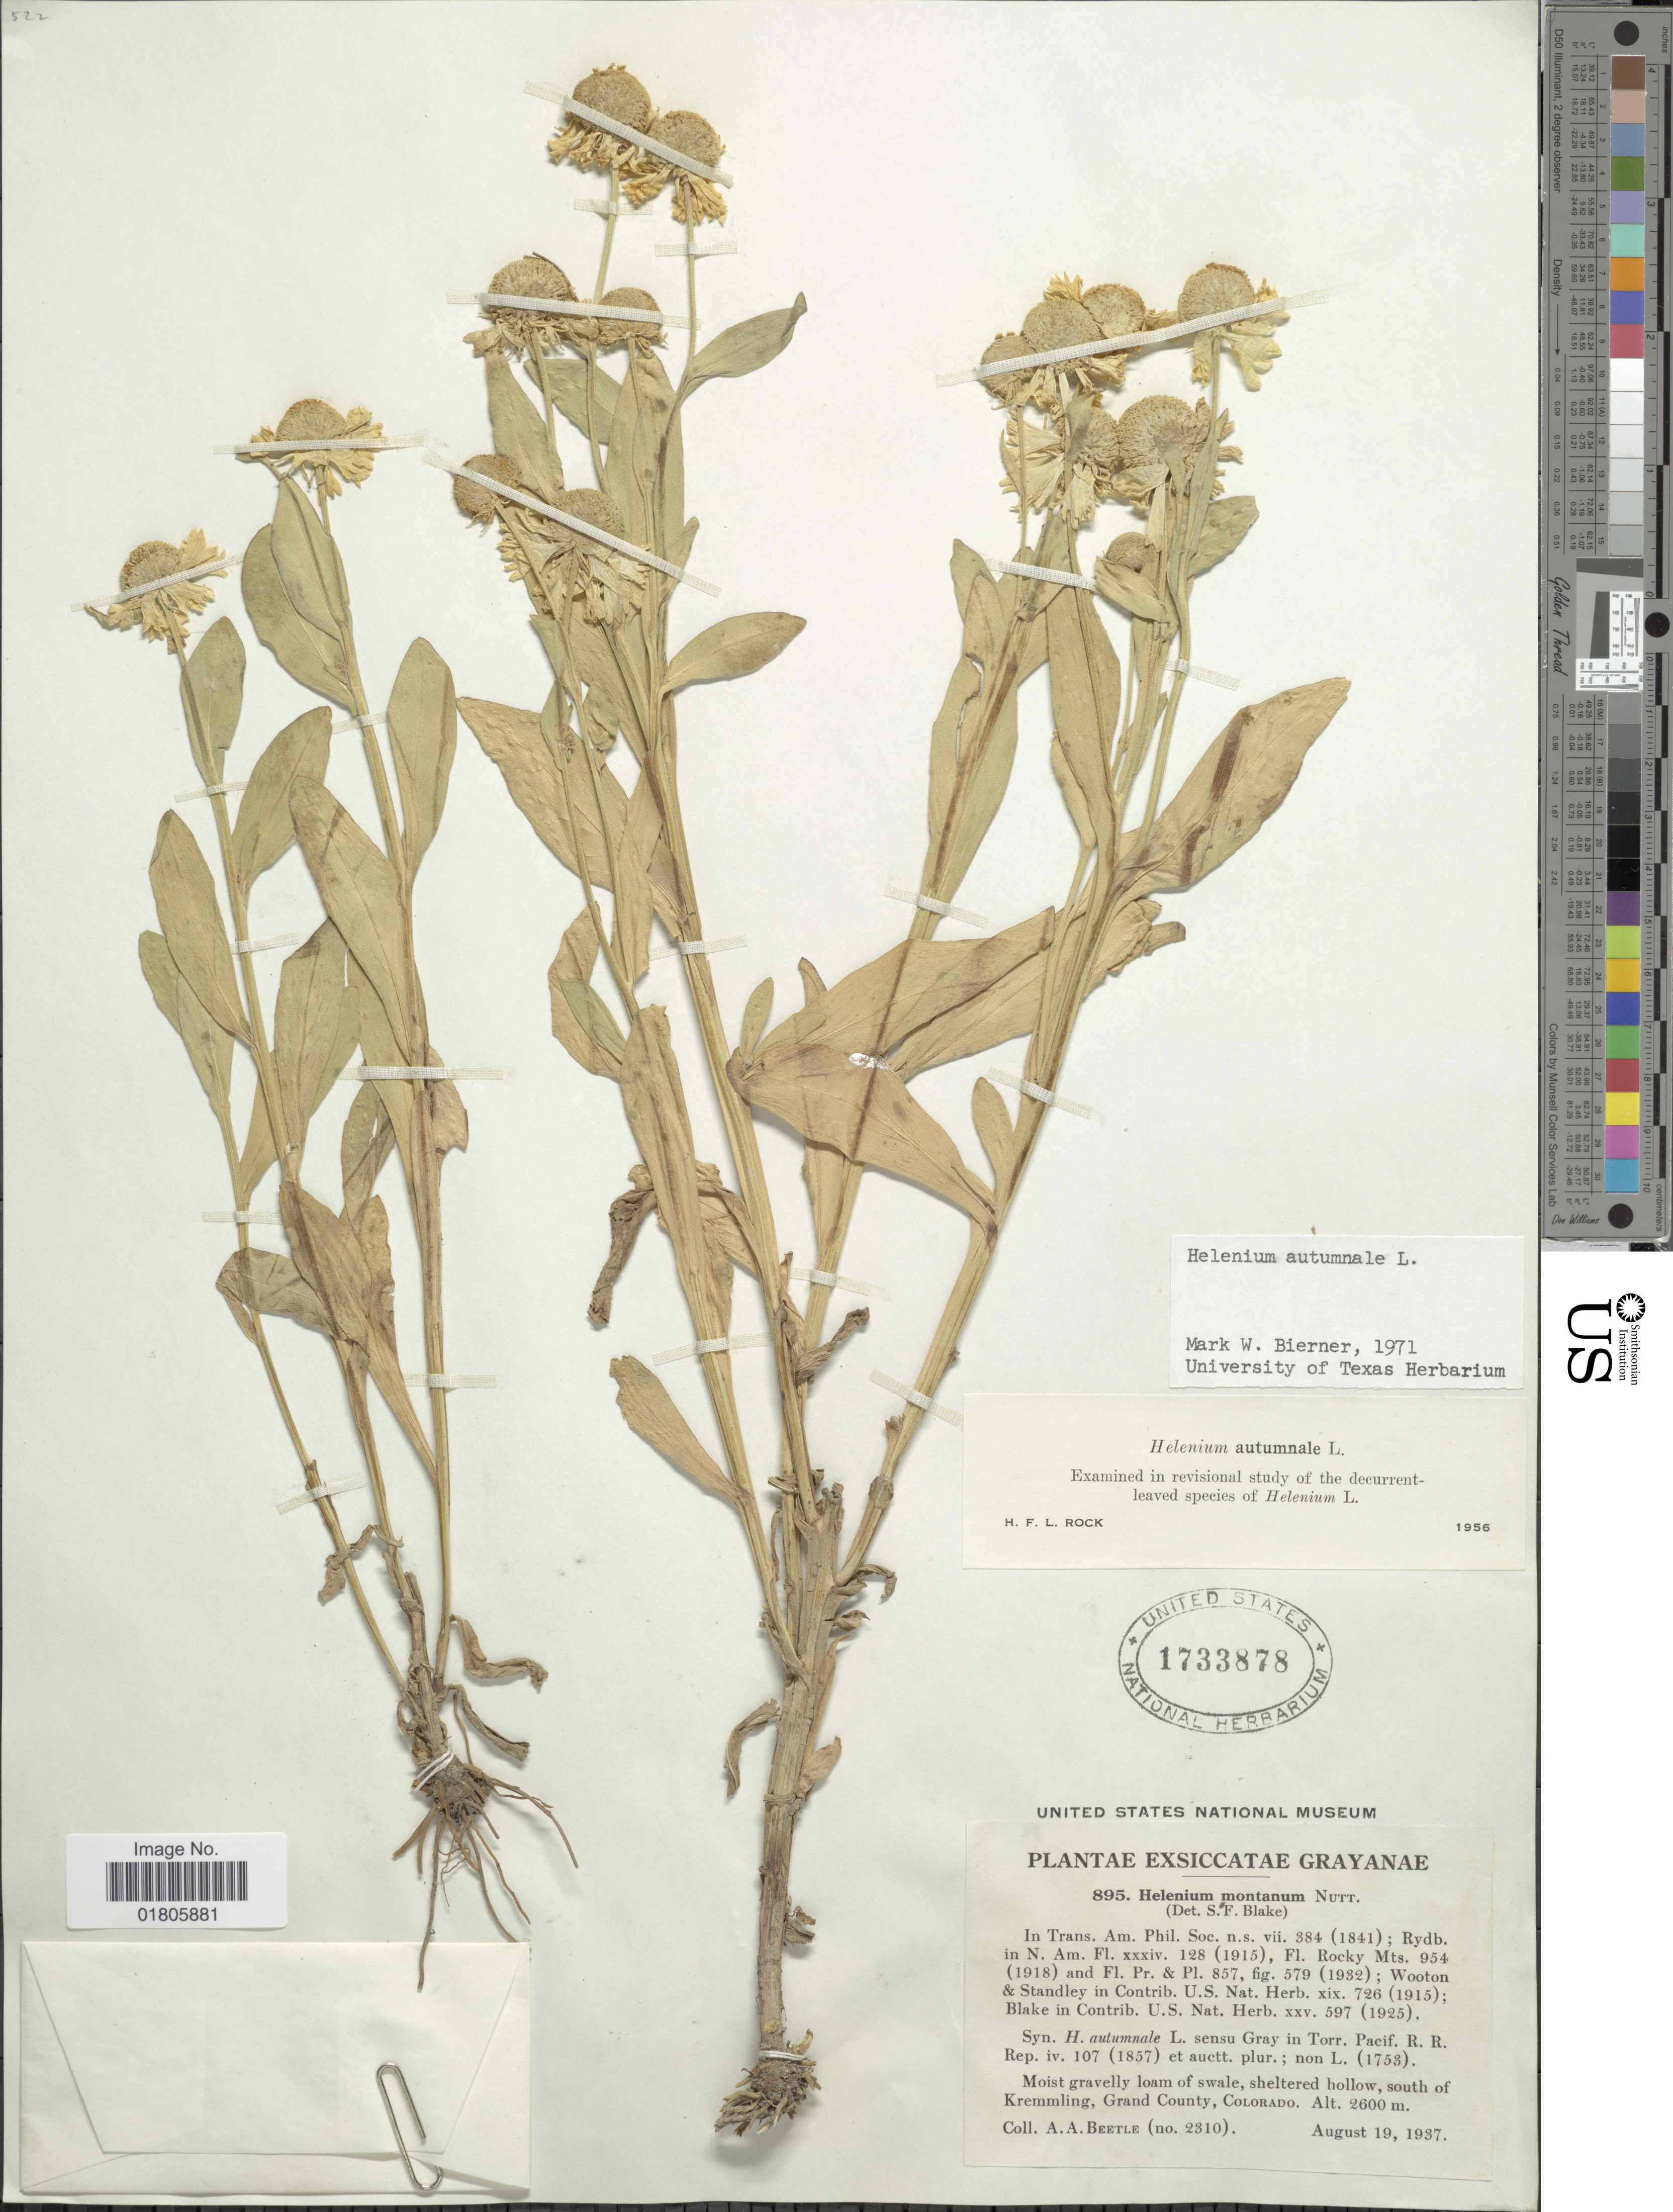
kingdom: Plantae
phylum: Tracheophyta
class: Magnoliopsida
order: Asterales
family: Asteraceae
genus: Helenium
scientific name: Helenium autumnale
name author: L.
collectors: A. A. Beetle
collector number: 2310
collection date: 1937-08-19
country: United States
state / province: Colorado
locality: South of Kremmeling, Grand County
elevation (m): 2600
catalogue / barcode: US 1733878